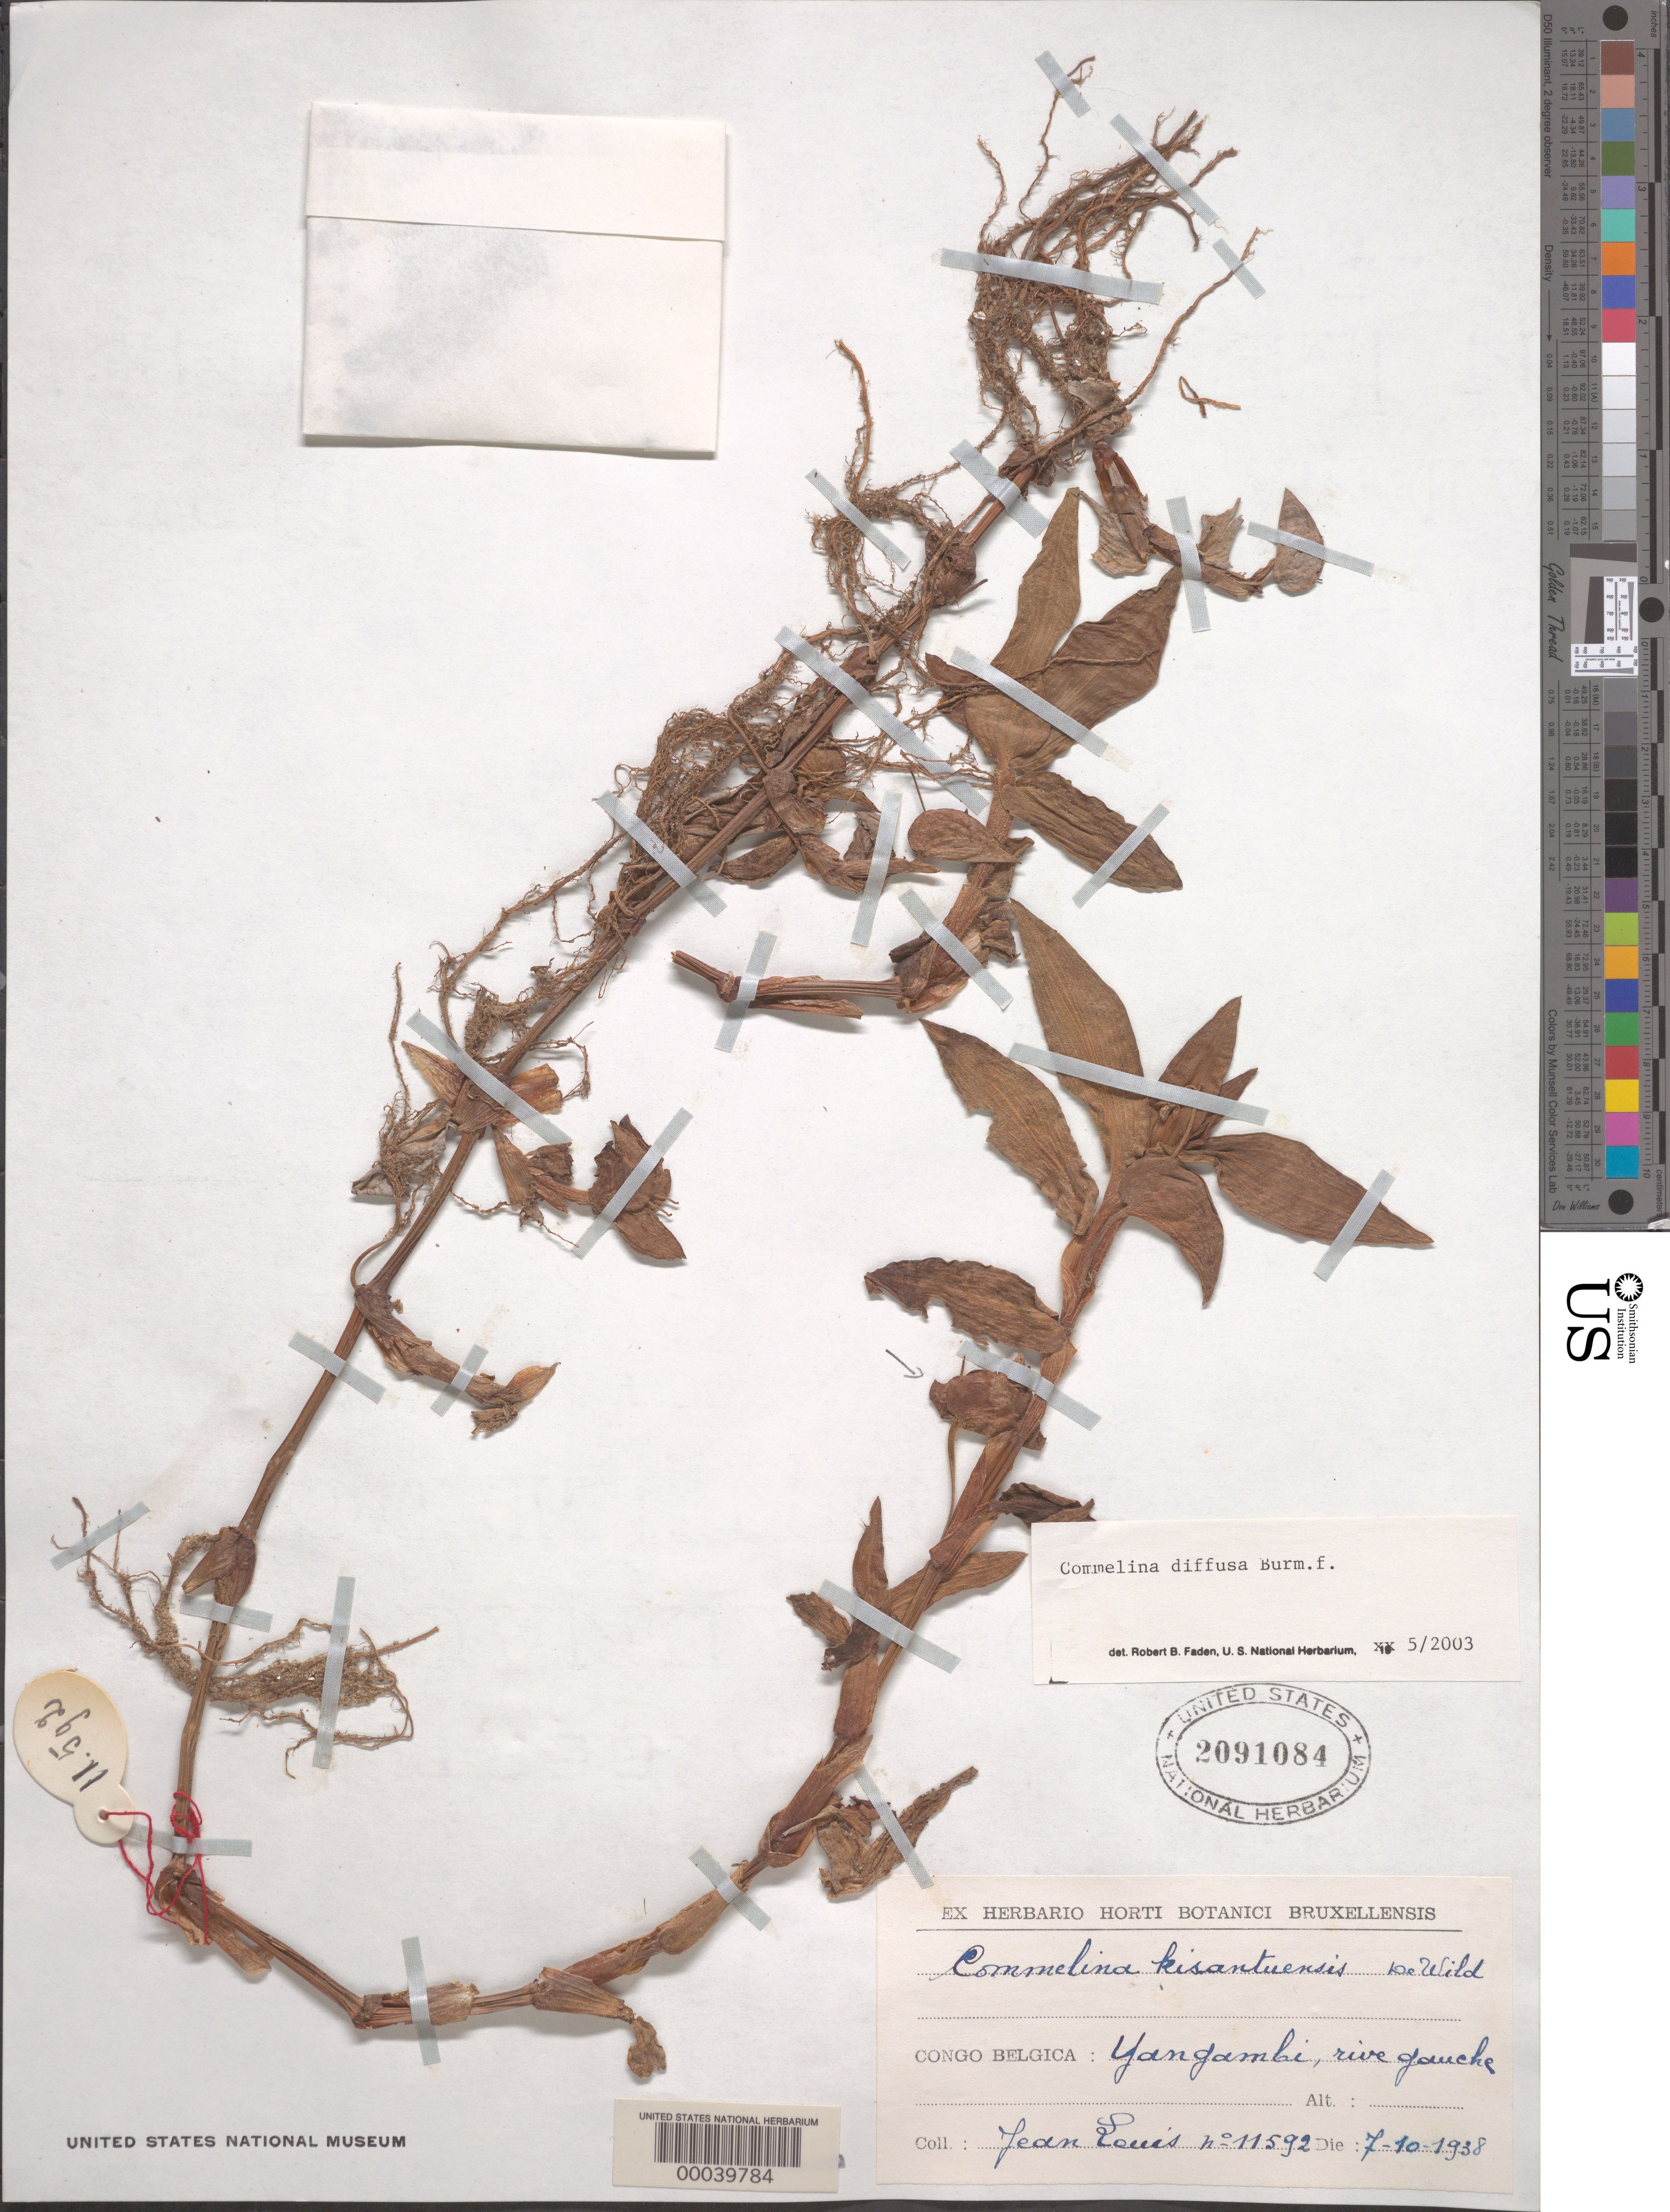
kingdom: Plantae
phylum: Tracheophyta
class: Liliopsida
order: Commelinales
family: Commelinaceae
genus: Commelina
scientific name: Commelina diffusa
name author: Burm. f.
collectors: J. Louis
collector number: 11592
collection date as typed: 07 Oct 1938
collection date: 1938-10-07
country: Congo, Democratic Republic of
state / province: Tshopo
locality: Yangambi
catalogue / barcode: US 2091084